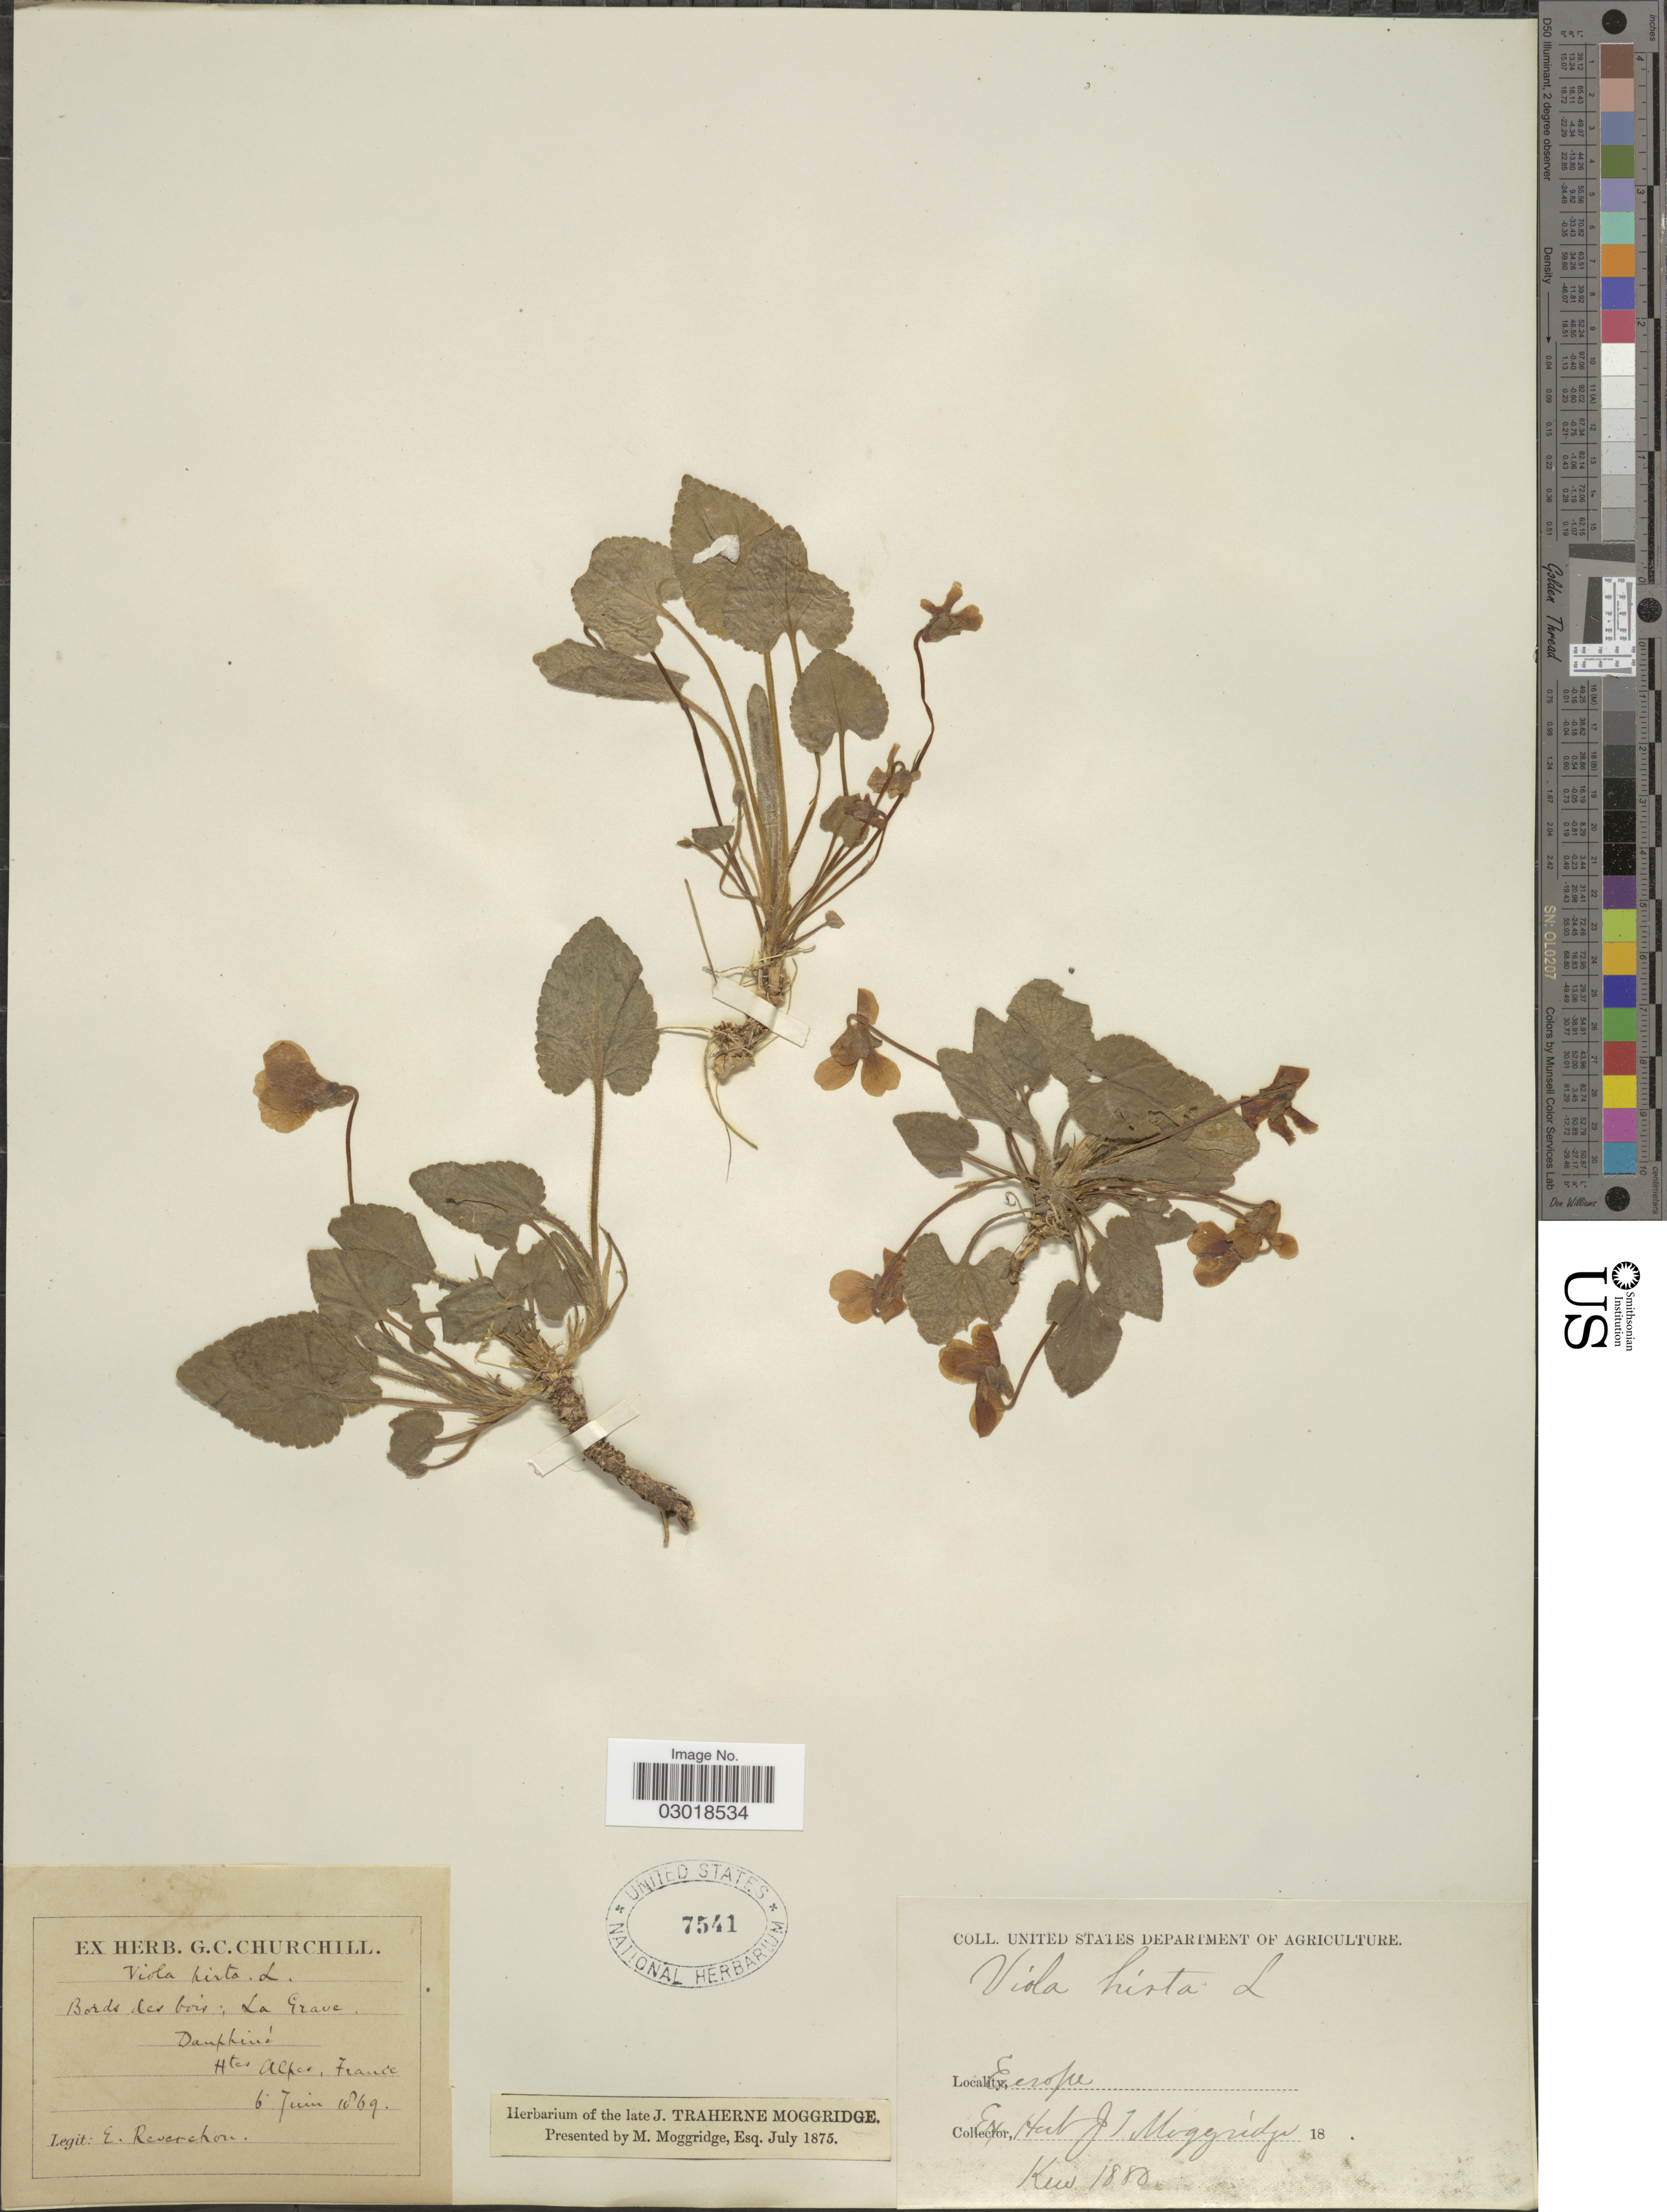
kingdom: Plantae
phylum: Tracheophyta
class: Magnoliopsida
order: Malpighiales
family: Violaceae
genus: Viola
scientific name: Viola hirta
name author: L.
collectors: E. Reverchon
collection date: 1869-06-06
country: France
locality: Dauphiné. Htes Alpes.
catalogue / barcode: US 7541